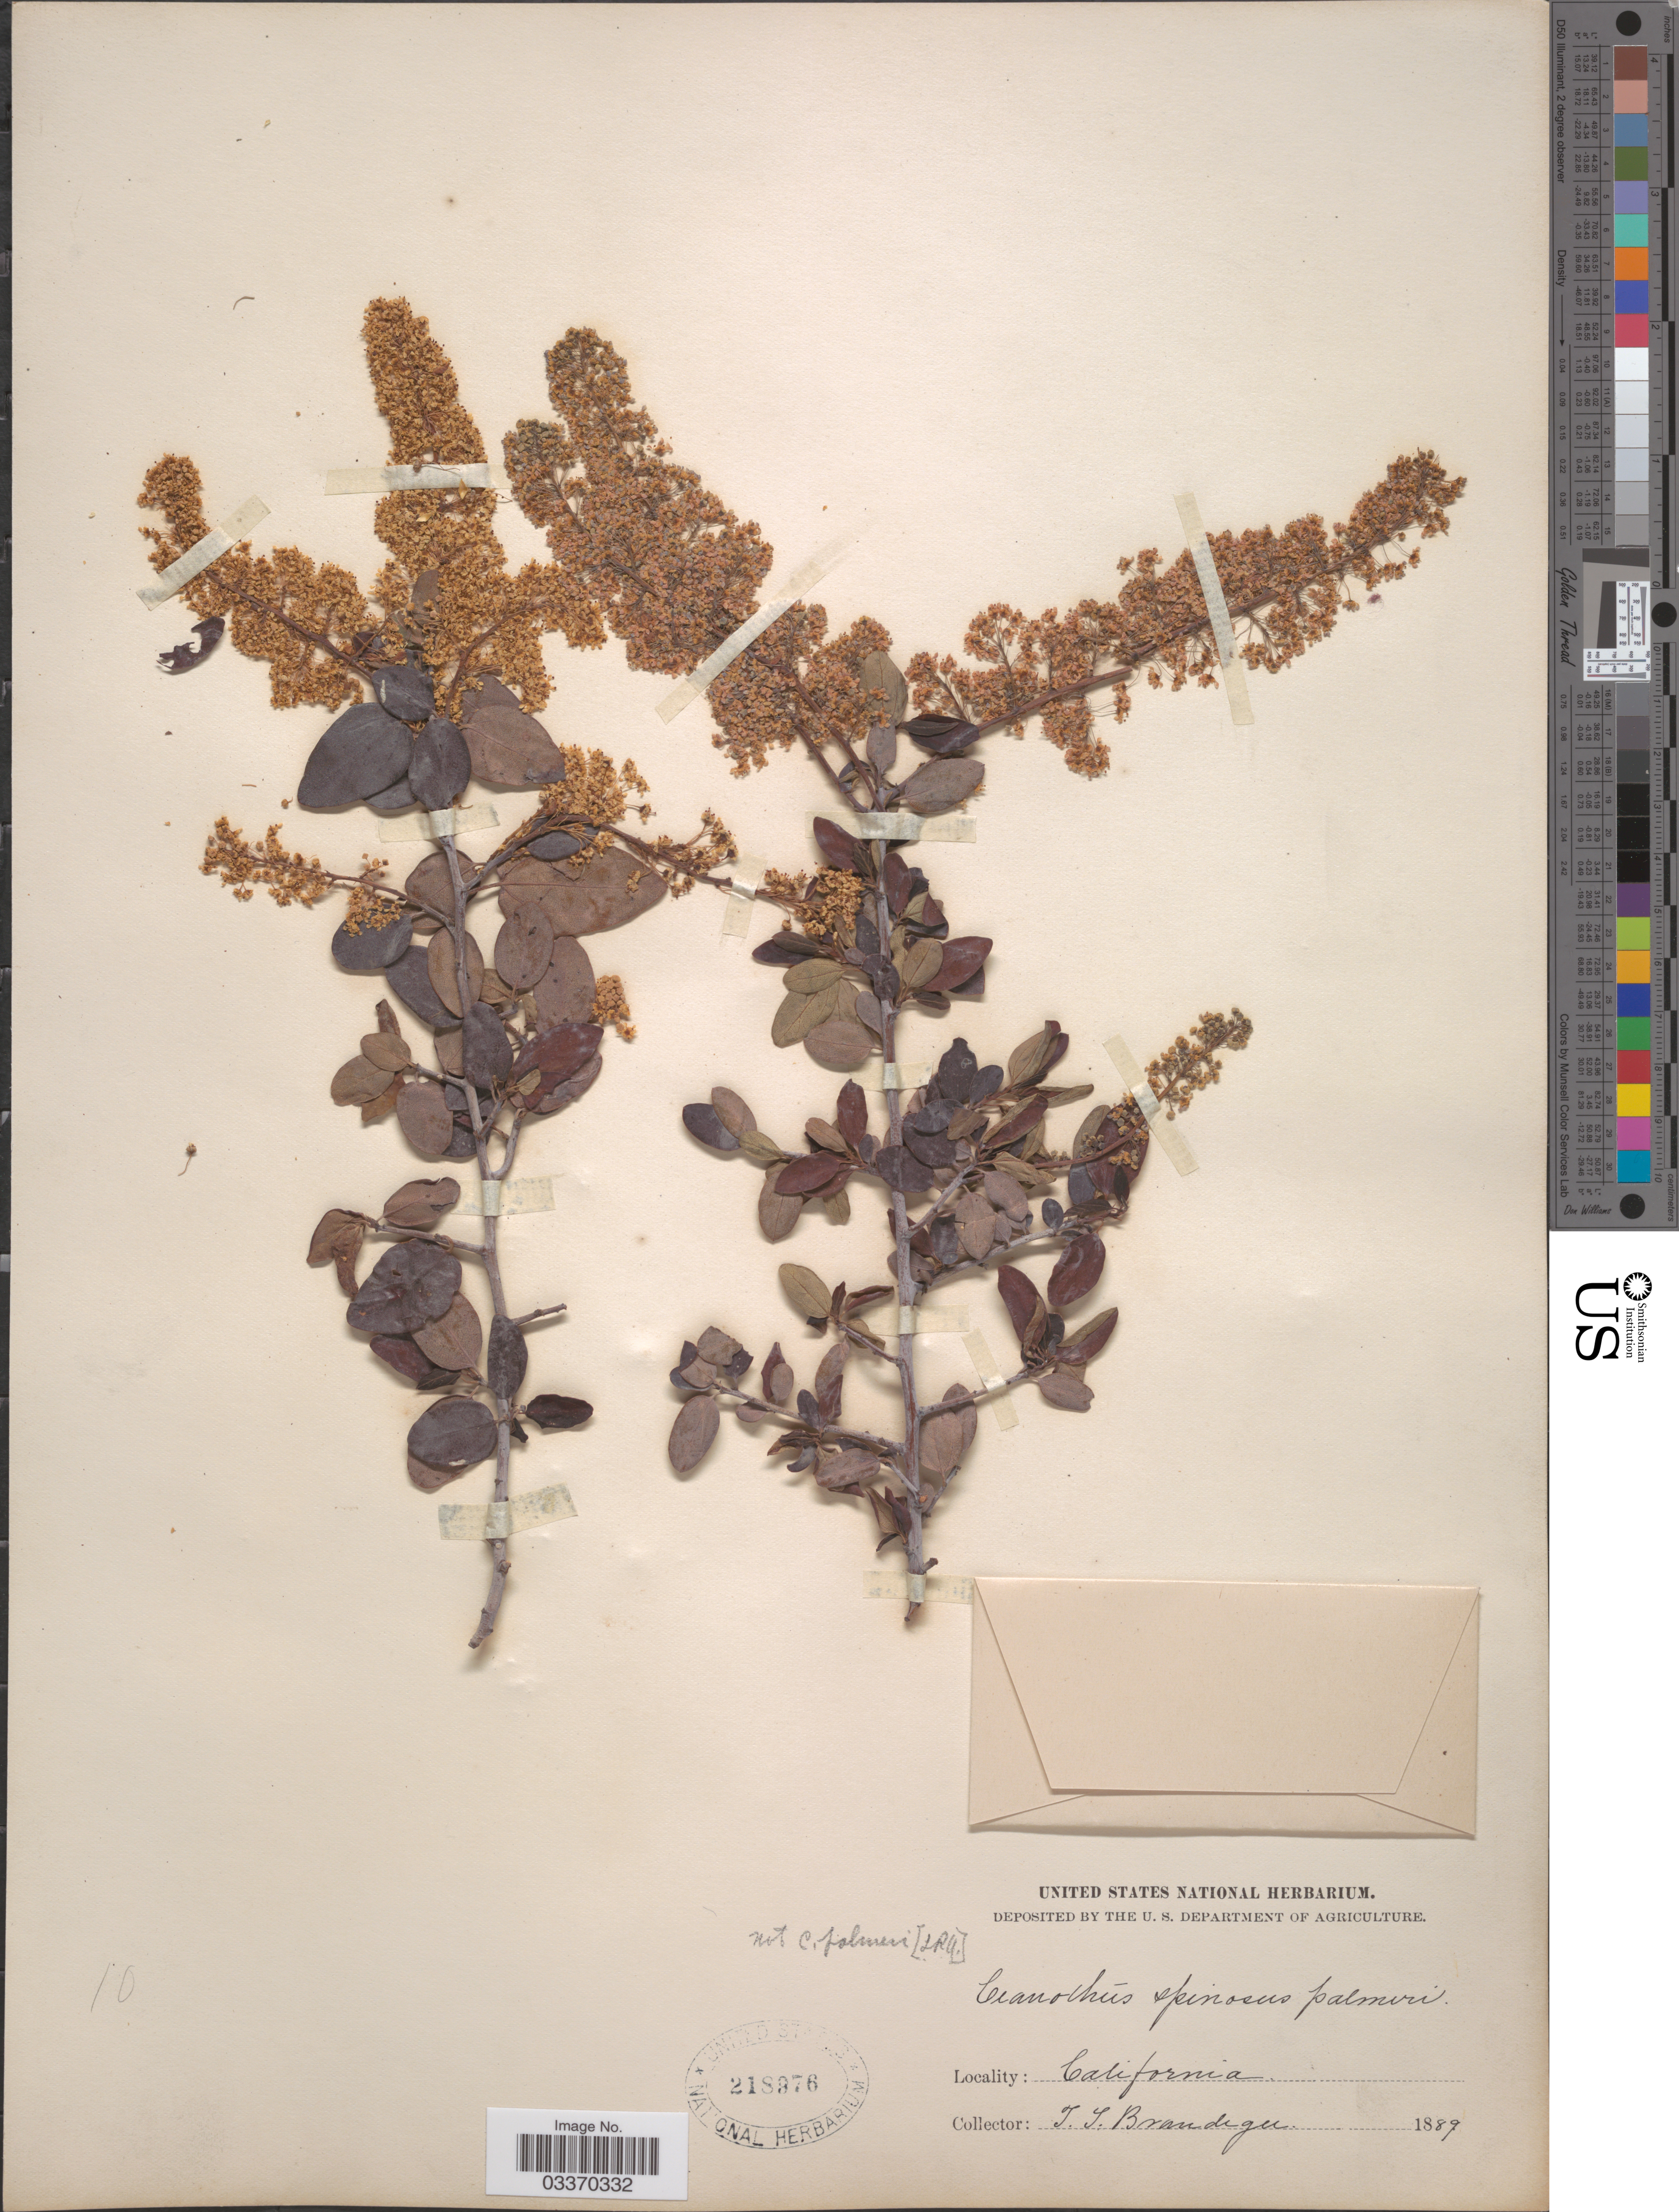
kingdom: Plantae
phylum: Tracheophyta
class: Magnoliopsida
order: Rosales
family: Rhamnaceae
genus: Ceanothus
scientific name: Ceanothus spinosus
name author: Nutt.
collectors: T. S. Brandegee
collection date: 1889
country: United States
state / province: California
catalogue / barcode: US 218976